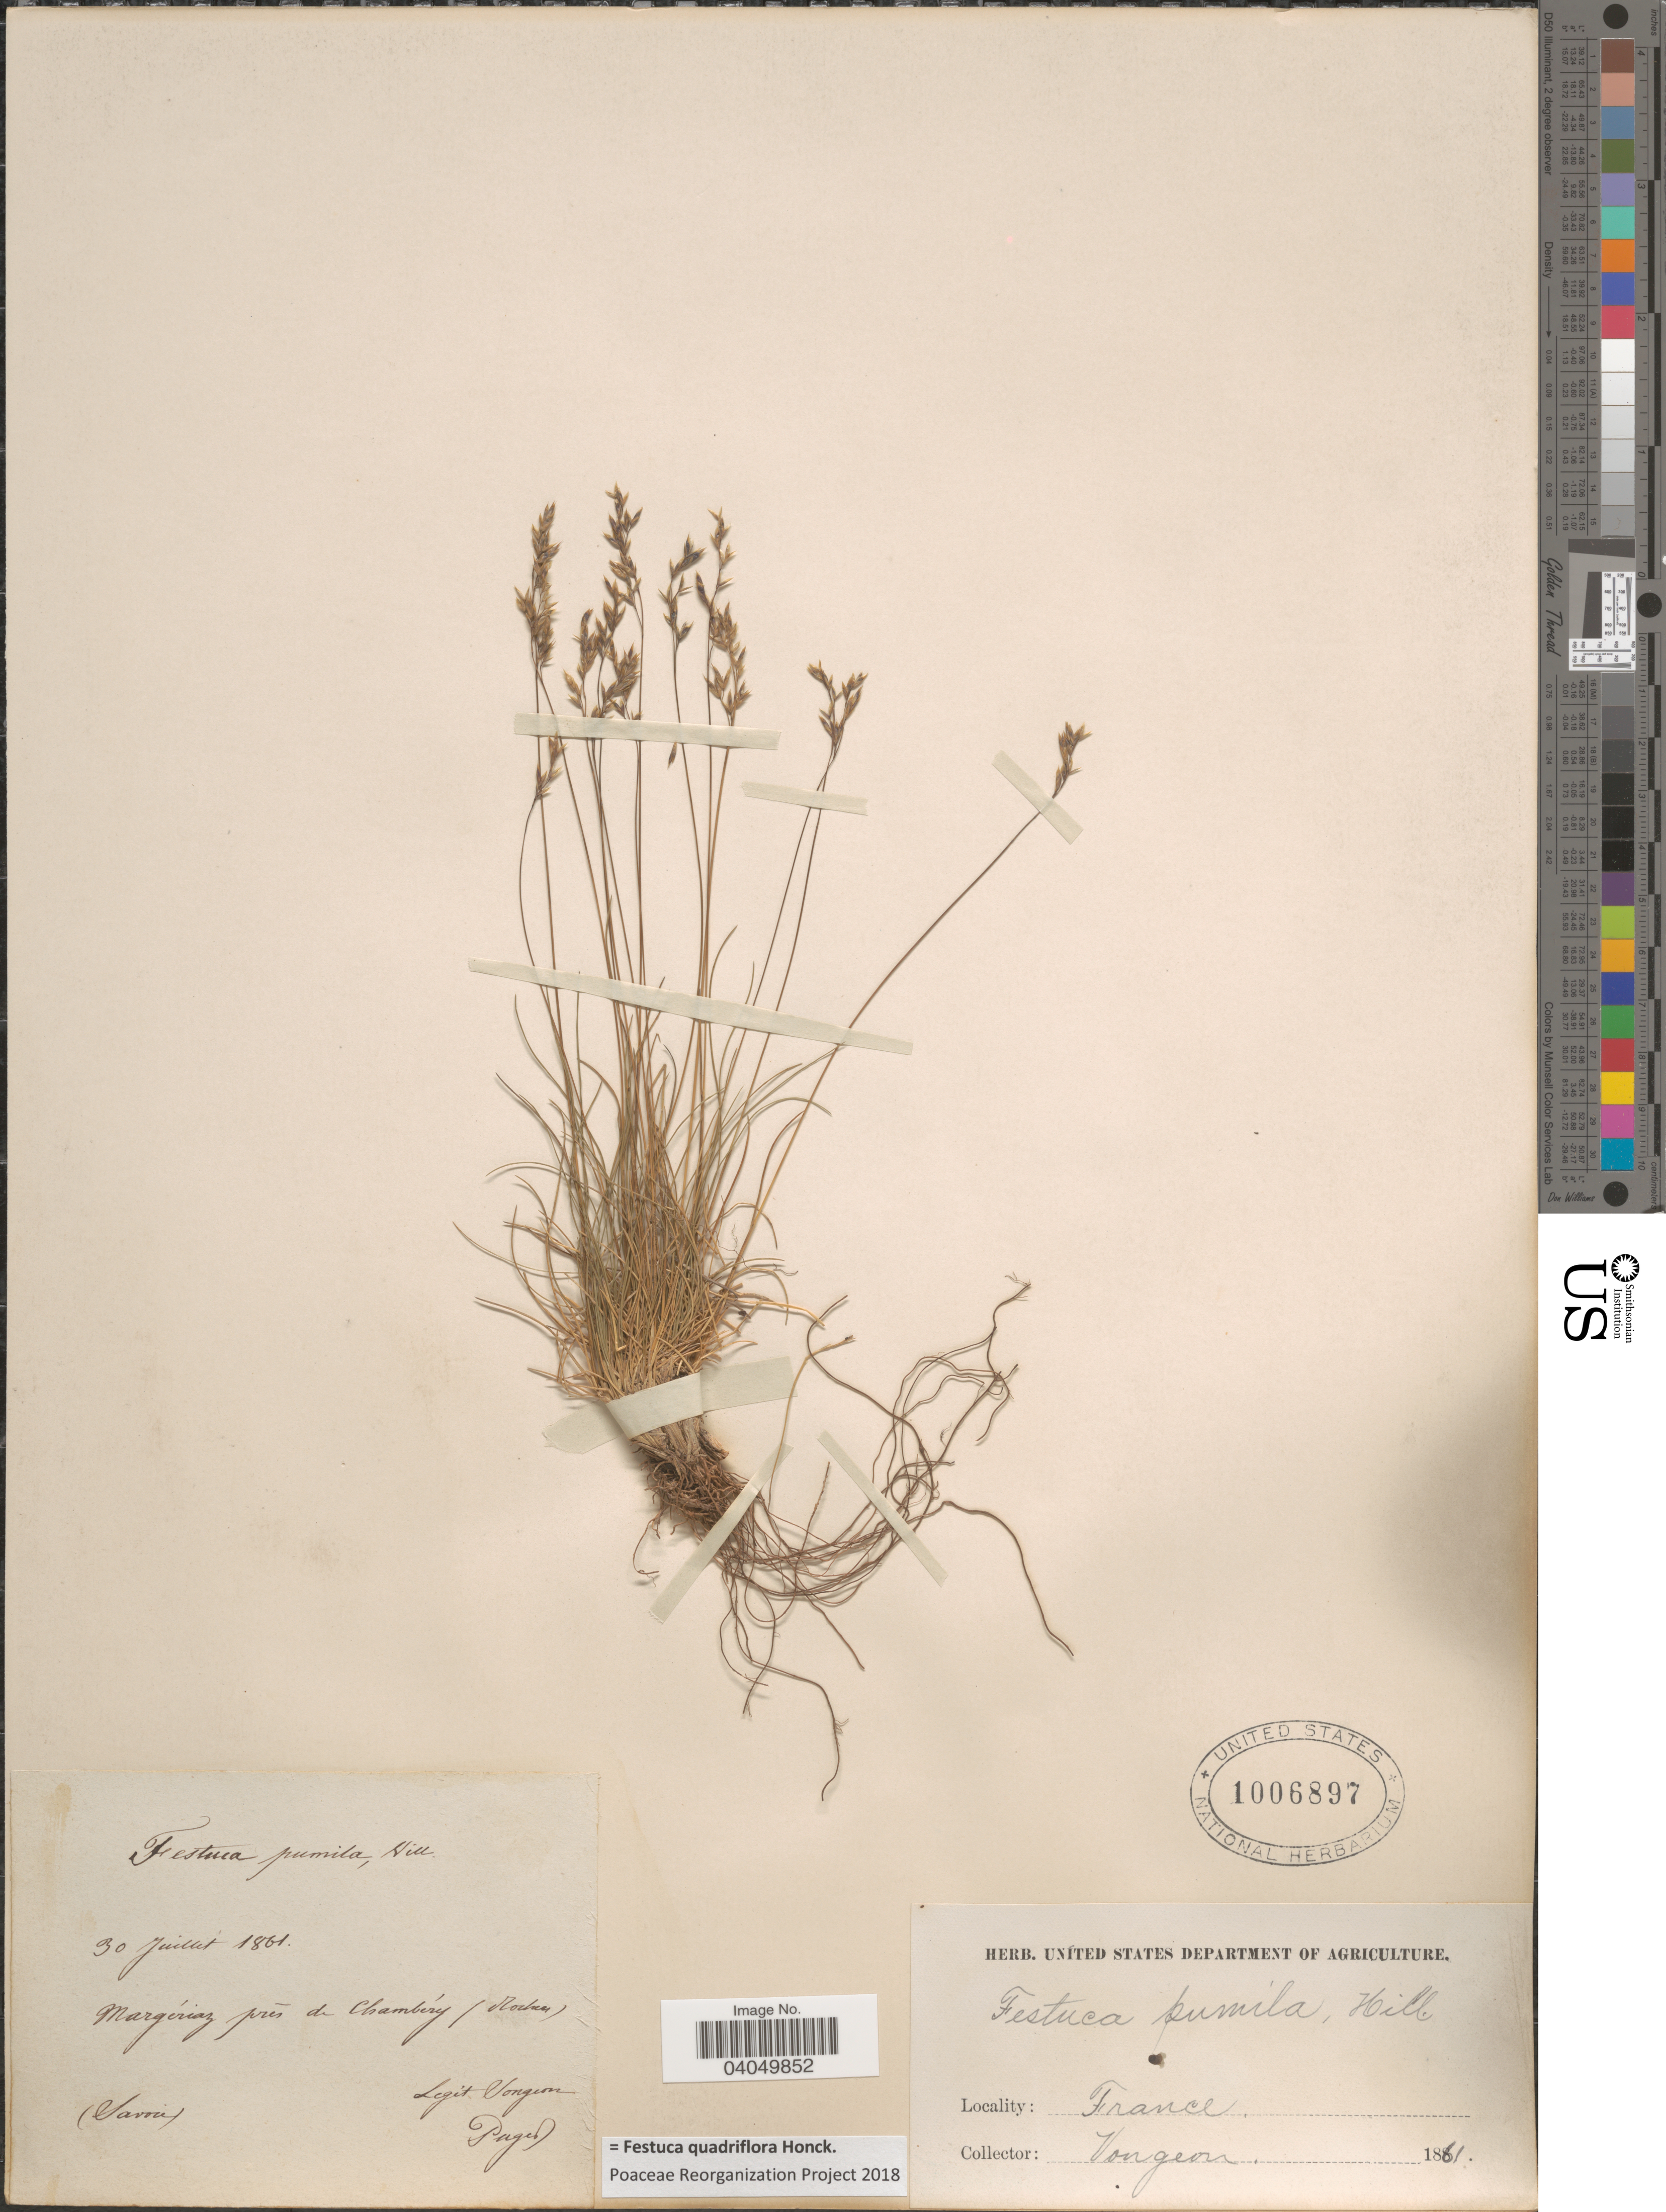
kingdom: Plantae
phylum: Tracheophyta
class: Liliopsida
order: Poales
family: Poaceae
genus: Festuca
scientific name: Festuca quadriflora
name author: Honck.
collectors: Songeon & -. Puget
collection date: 1861-06-30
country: France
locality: Margériaz prés de Chambéry (Rochers). (Savoie).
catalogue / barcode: US 1006897